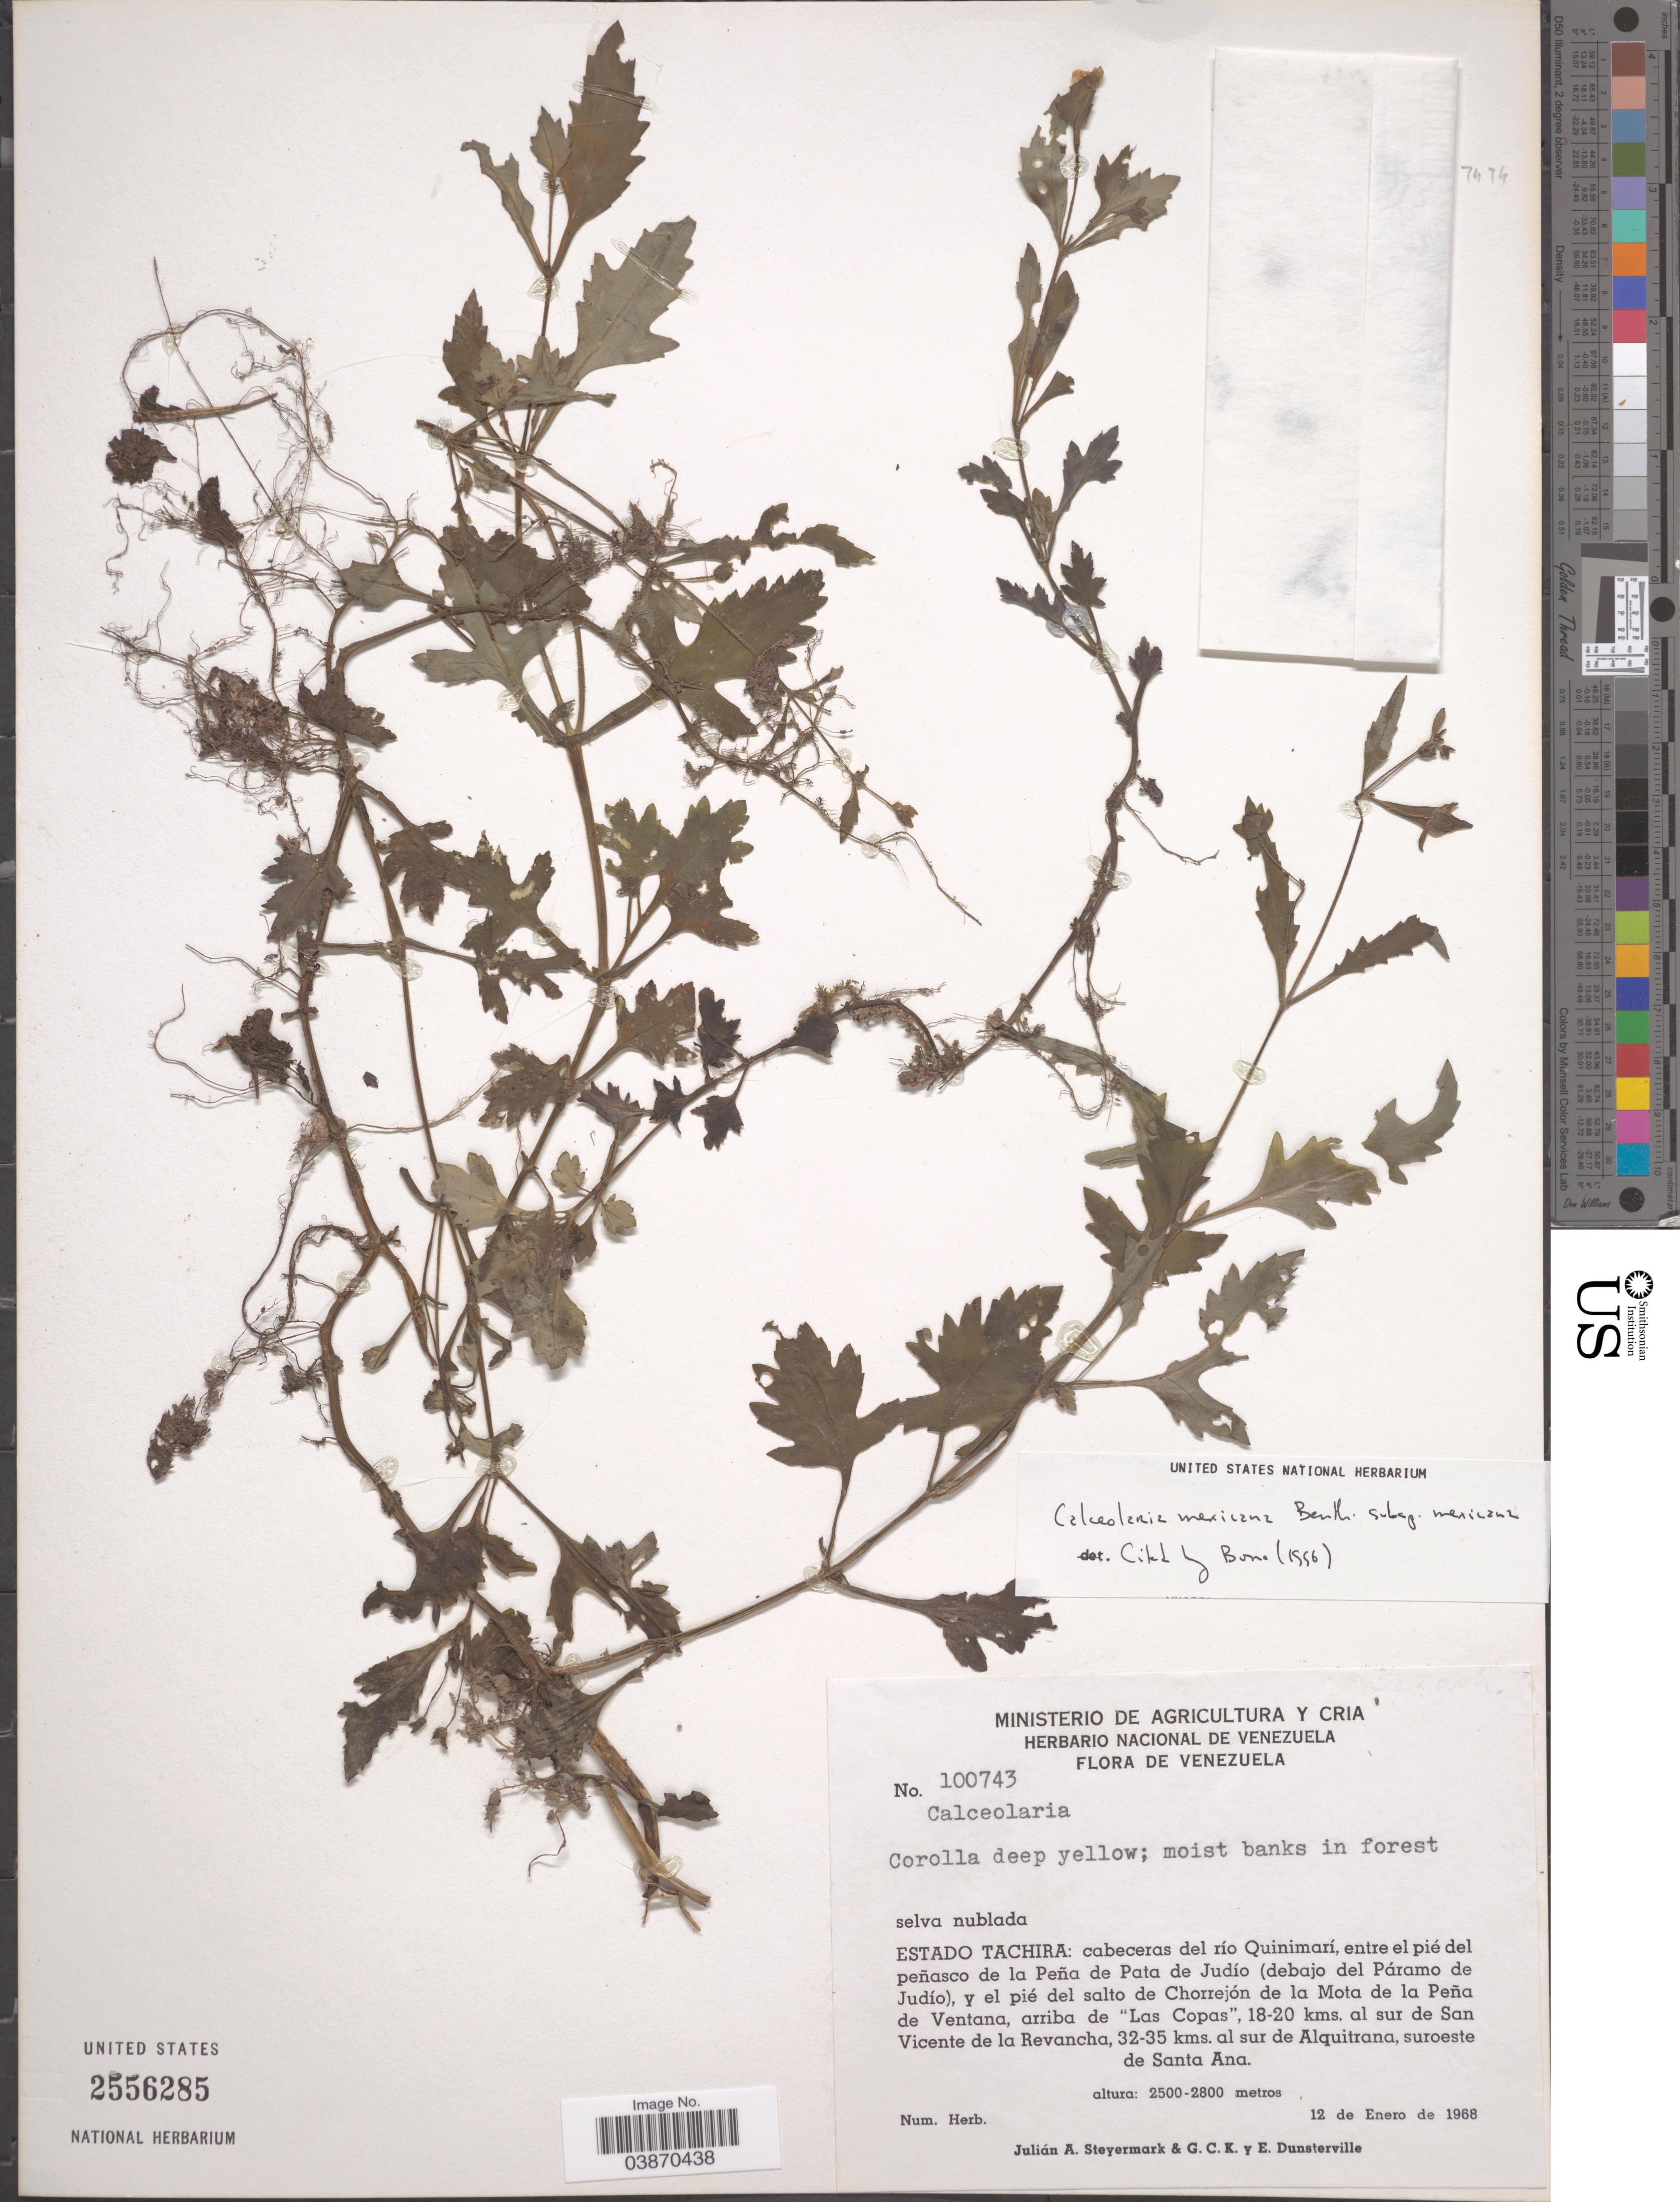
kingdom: Plantae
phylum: Tracheophyta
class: Magnoliopsida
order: Lamiales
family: Calceolariaceae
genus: Calceolaria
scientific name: Calceolaria mexicana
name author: Benth.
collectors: J. Steyermark, G. C. K. Dunsterville & E. Dunsterville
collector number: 100743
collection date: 1968-01-12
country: Venezuela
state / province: Tachira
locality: Estado Tachira: cabeceras del río Quinimarí, entre el pié del peñasco de la Peña de Pata de Judío (debajo del Páramo de Judío), y el pié del salto de Chorrejón, de la Mota de la Peña de Ventana, arriba de 'Las Copas', 18-20 kms. al sur de San Vicente de la Revancha, 32-35 kms. al sur de Alquitrana, suroeste de Santa Ana.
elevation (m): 2500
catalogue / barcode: US 2556285